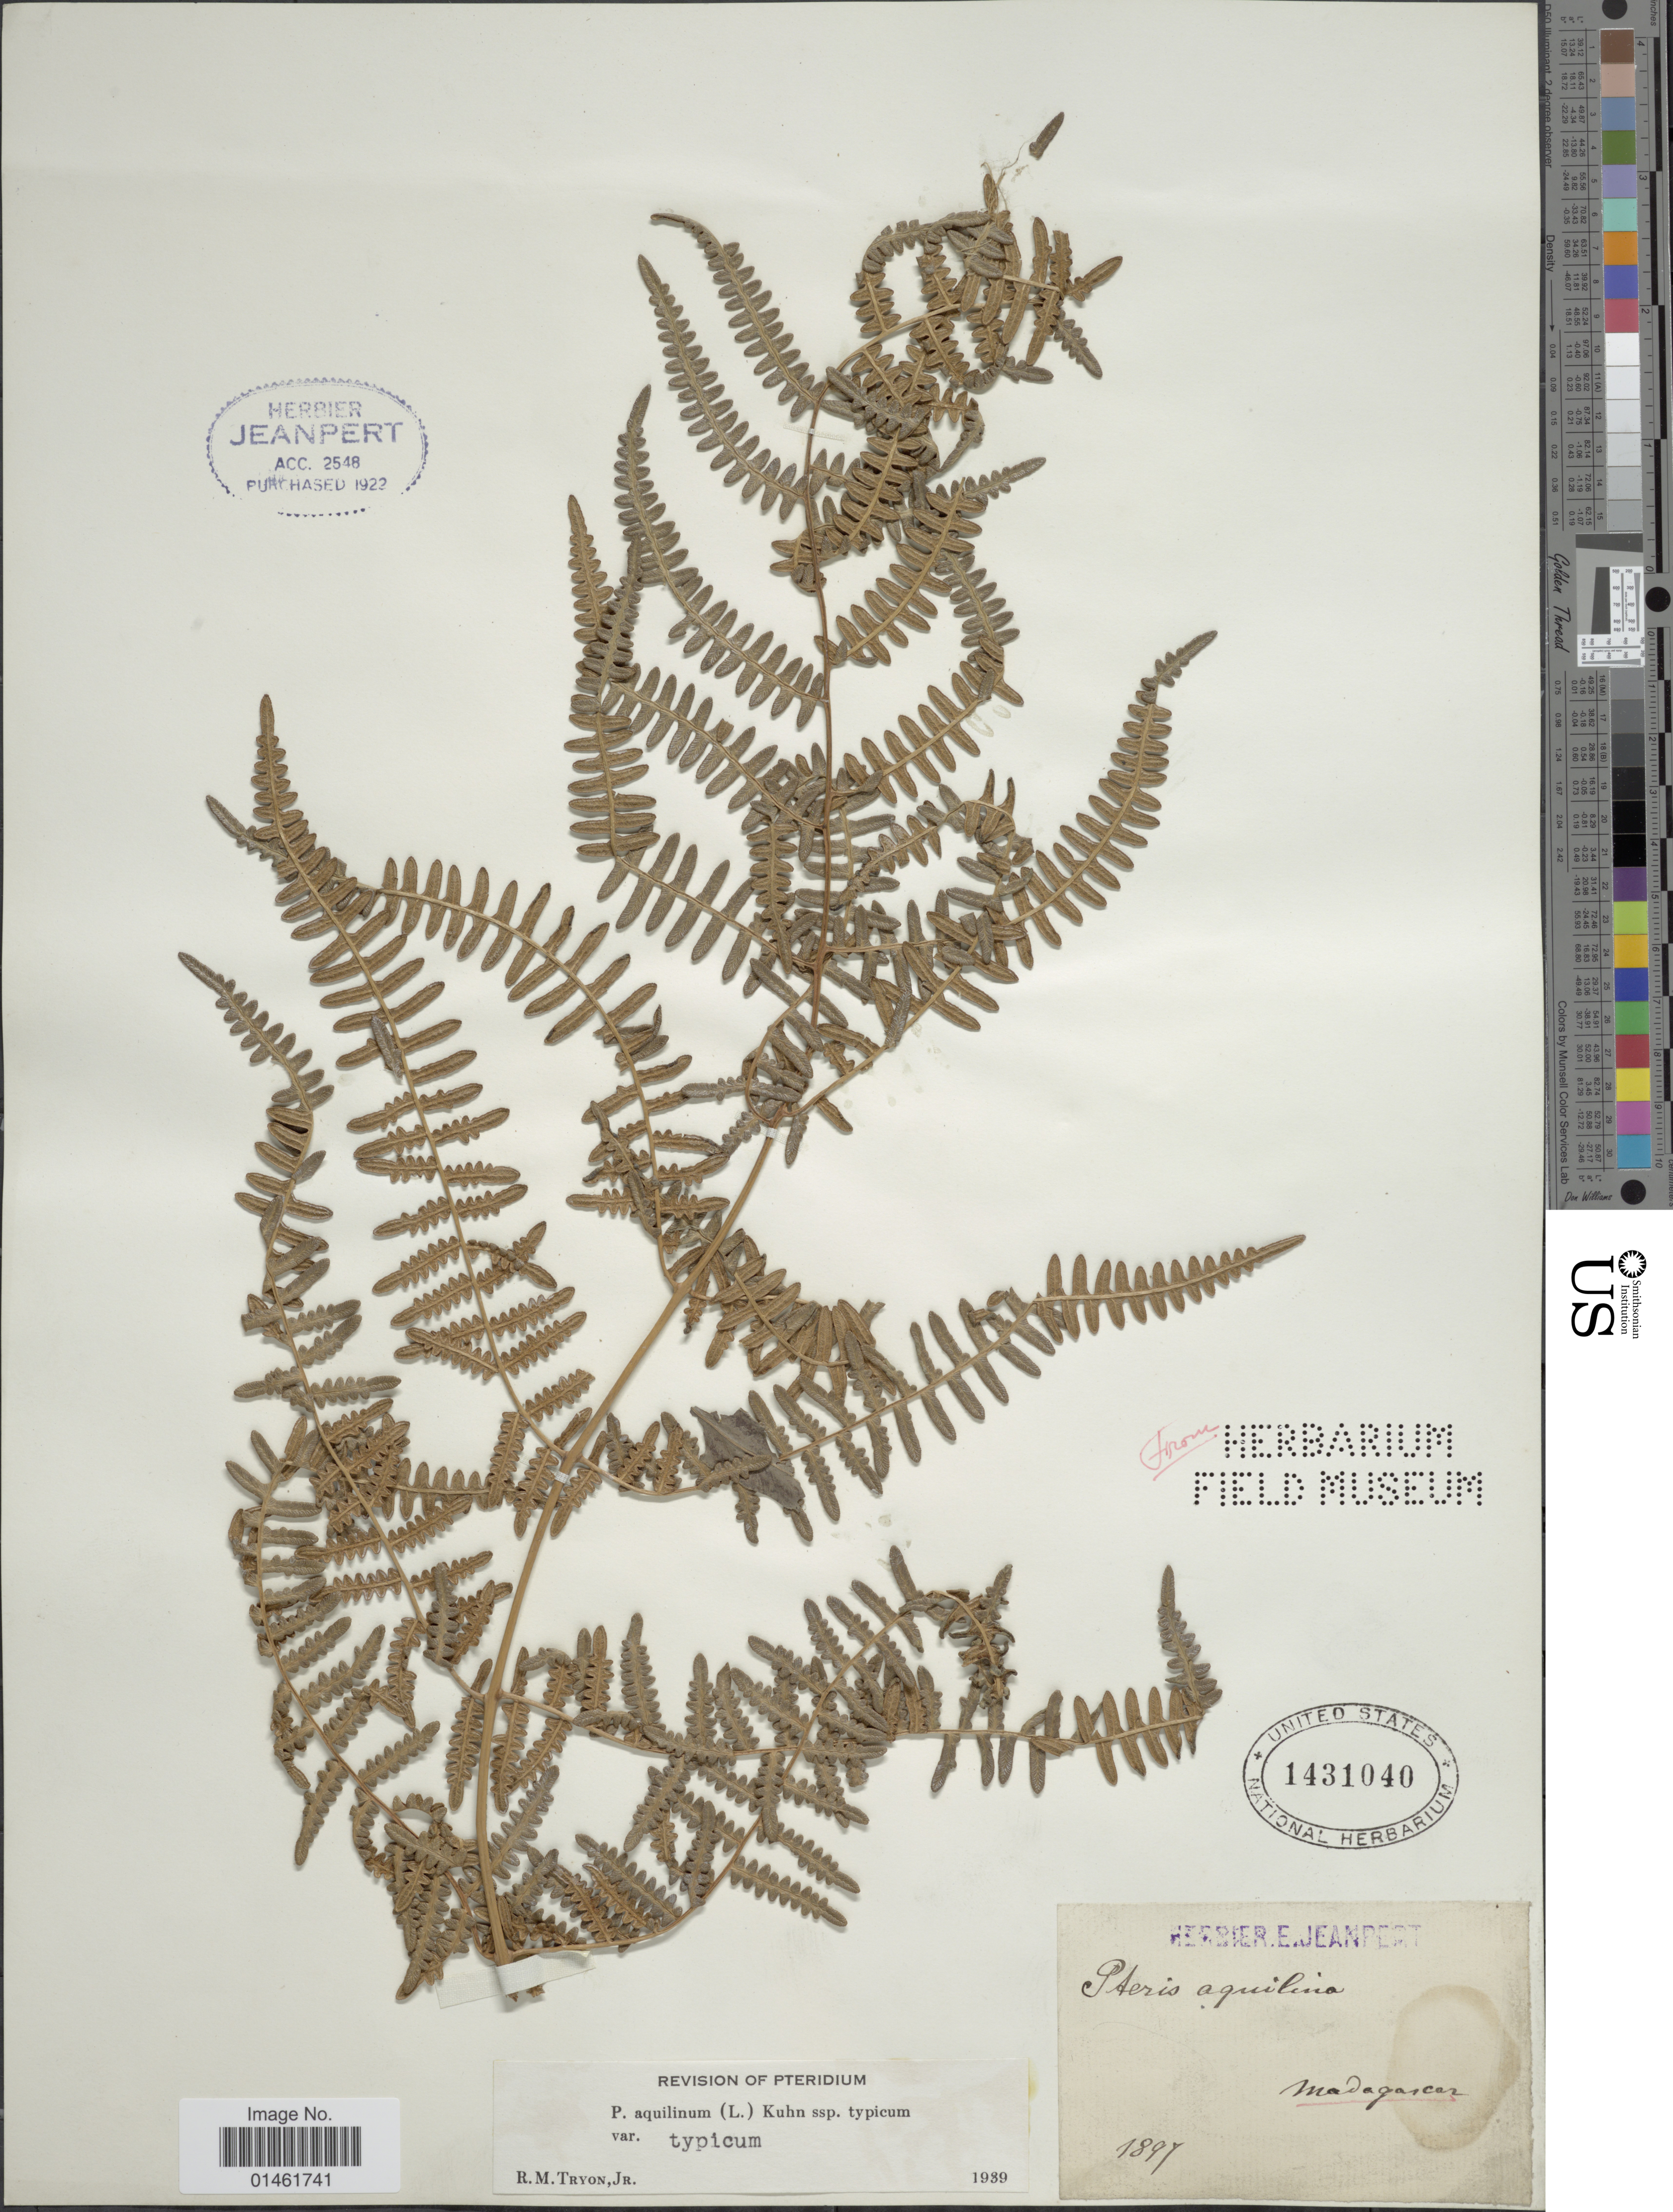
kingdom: Plantae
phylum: Tracheophyta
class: Polypodiopsida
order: Polypodiales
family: Dennstaedtiaceae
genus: Pteridium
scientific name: Pteridium aquilinum var. typicum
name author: R.M. Tryon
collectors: ex herb. E. Jearnpert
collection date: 1897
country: Madagascar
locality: Madagascar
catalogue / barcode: US 1431040